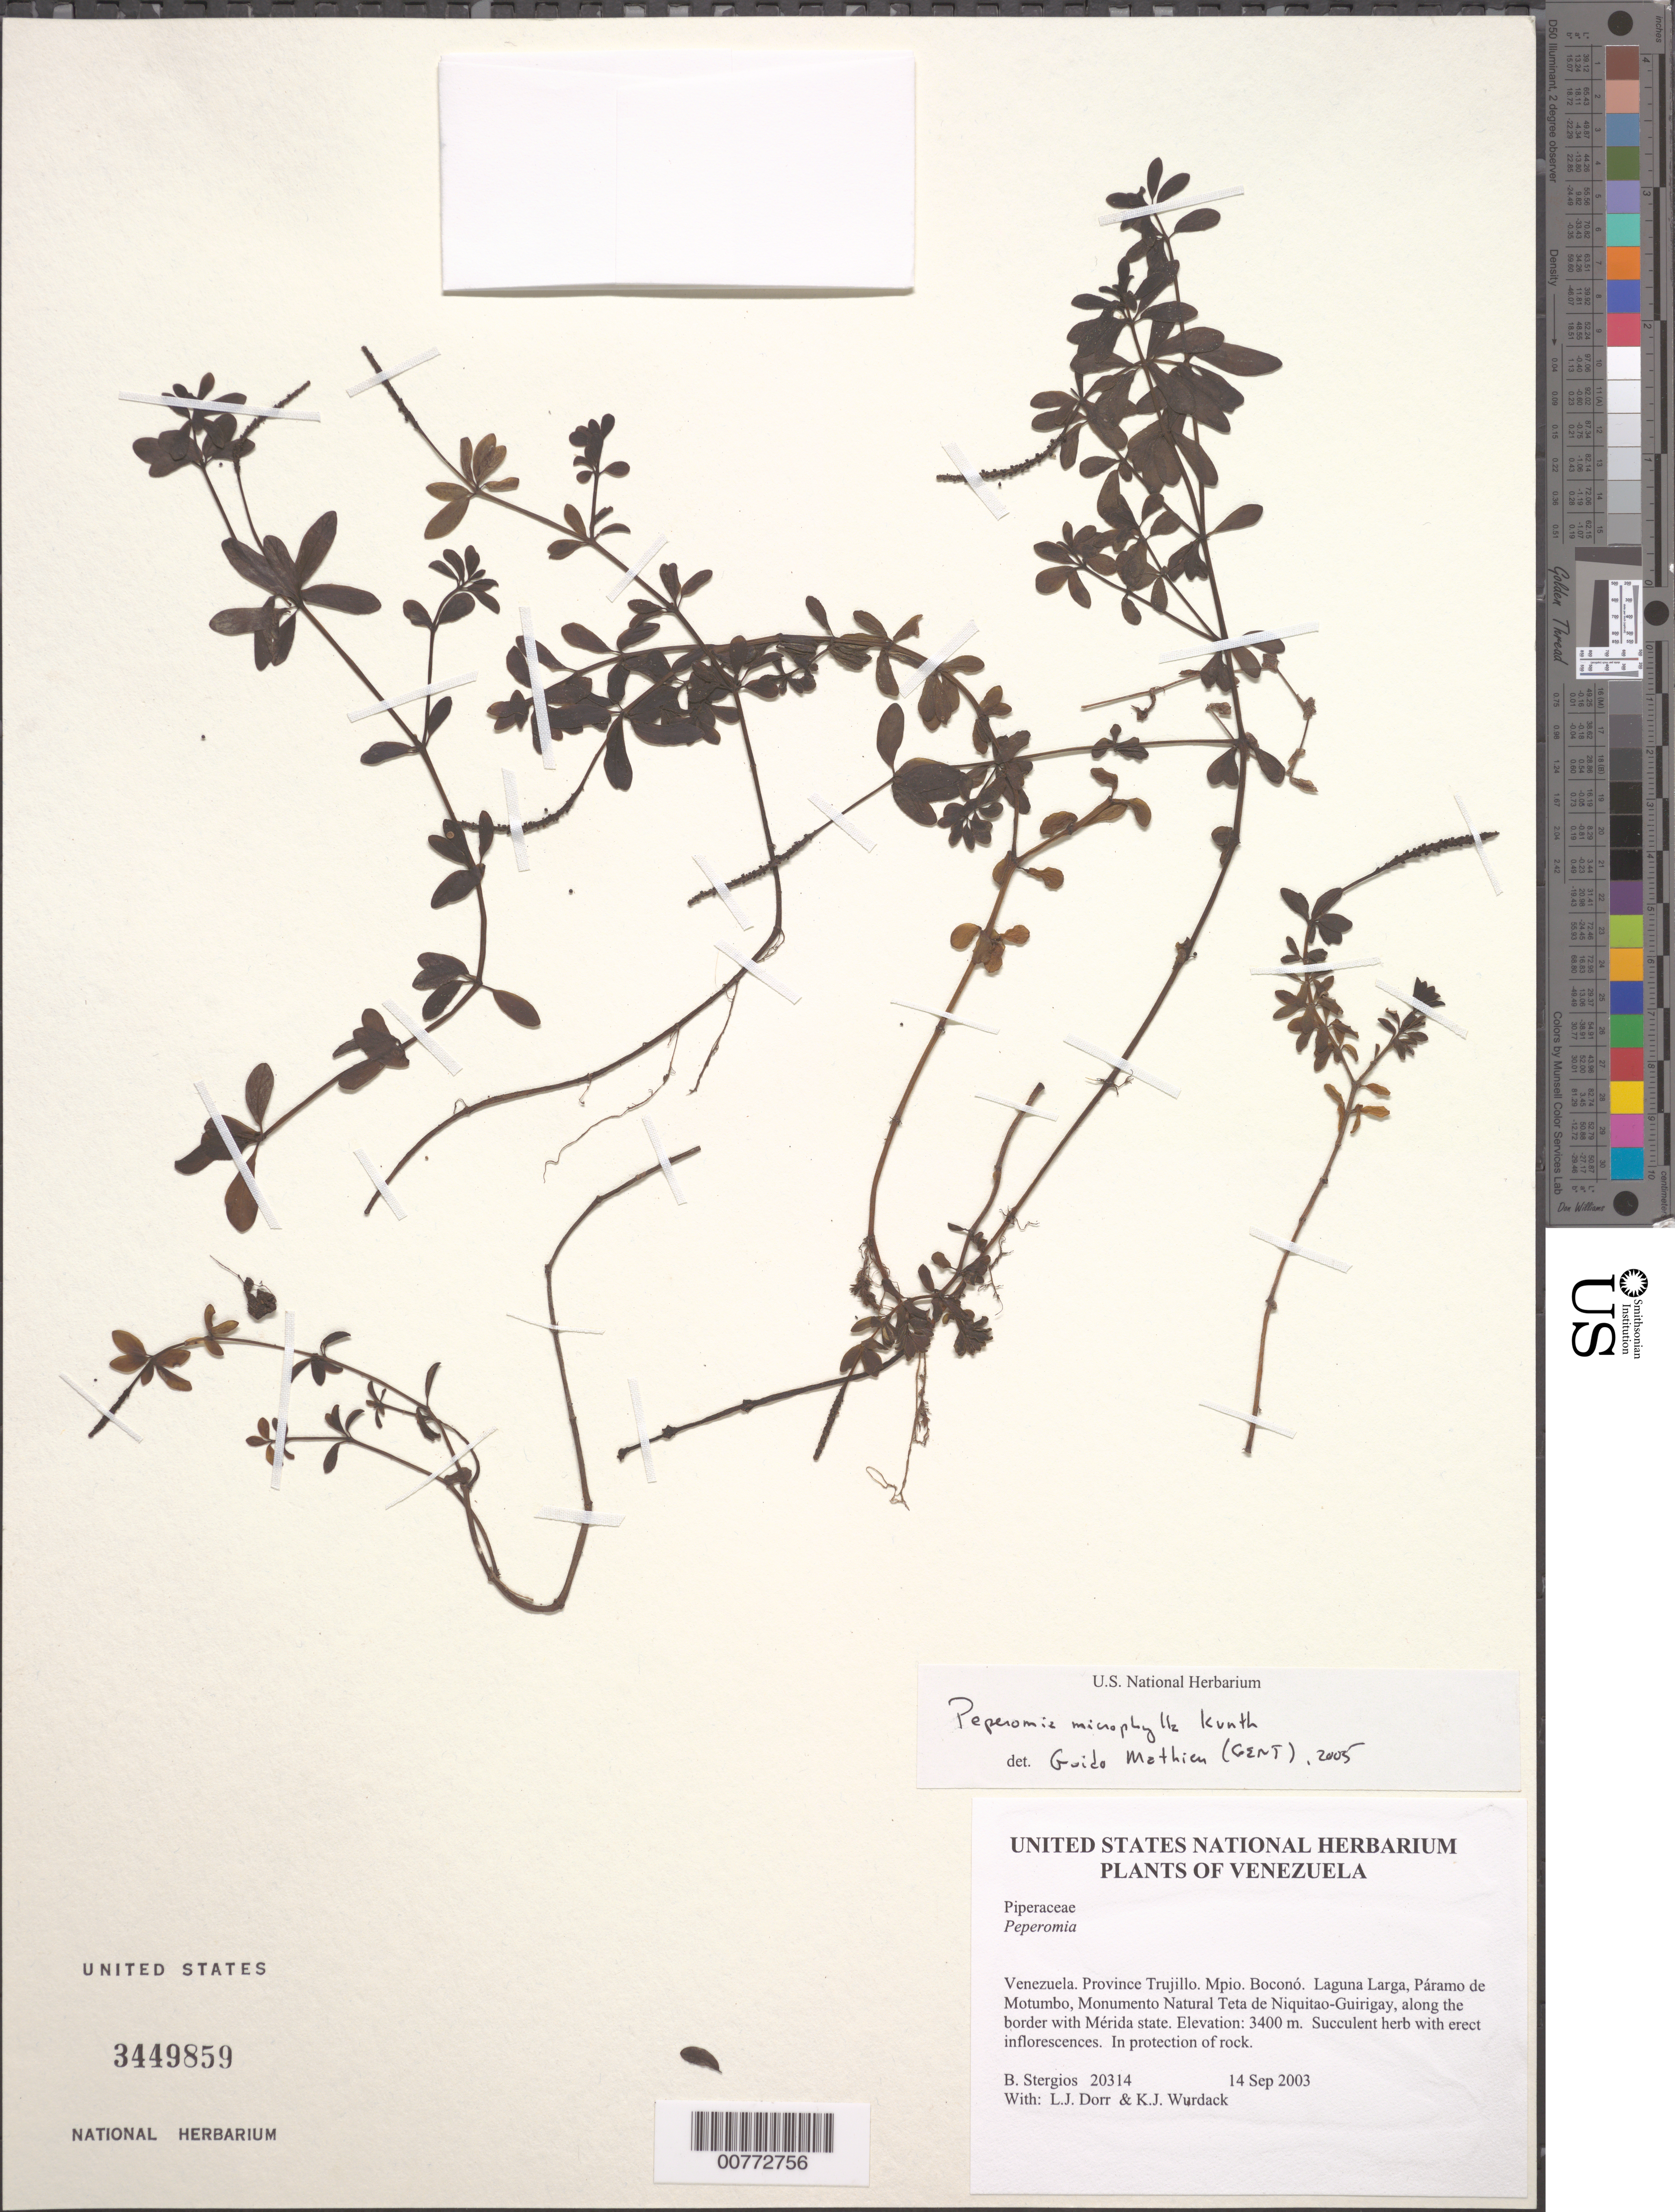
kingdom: Plantae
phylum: Tracheophyta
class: Magnoliopsida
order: Piperales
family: Piperaceae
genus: Peperomia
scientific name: Peperomia microphylla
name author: Kunth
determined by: Mathieu, Guido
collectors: B. G. Stergios, L. J. Dorr & K. Wurdack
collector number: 20314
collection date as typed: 14 Sep 2003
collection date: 2003-09-14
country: Venezuela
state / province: Trujillo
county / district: Boconó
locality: Laguna Larga, Páramo de Motumbo, Monumento Natural Teta de Niquitao-Guirigay, along the border with Mérida state.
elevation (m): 3400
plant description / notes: BR, PORT, US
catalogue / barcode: US 3449859